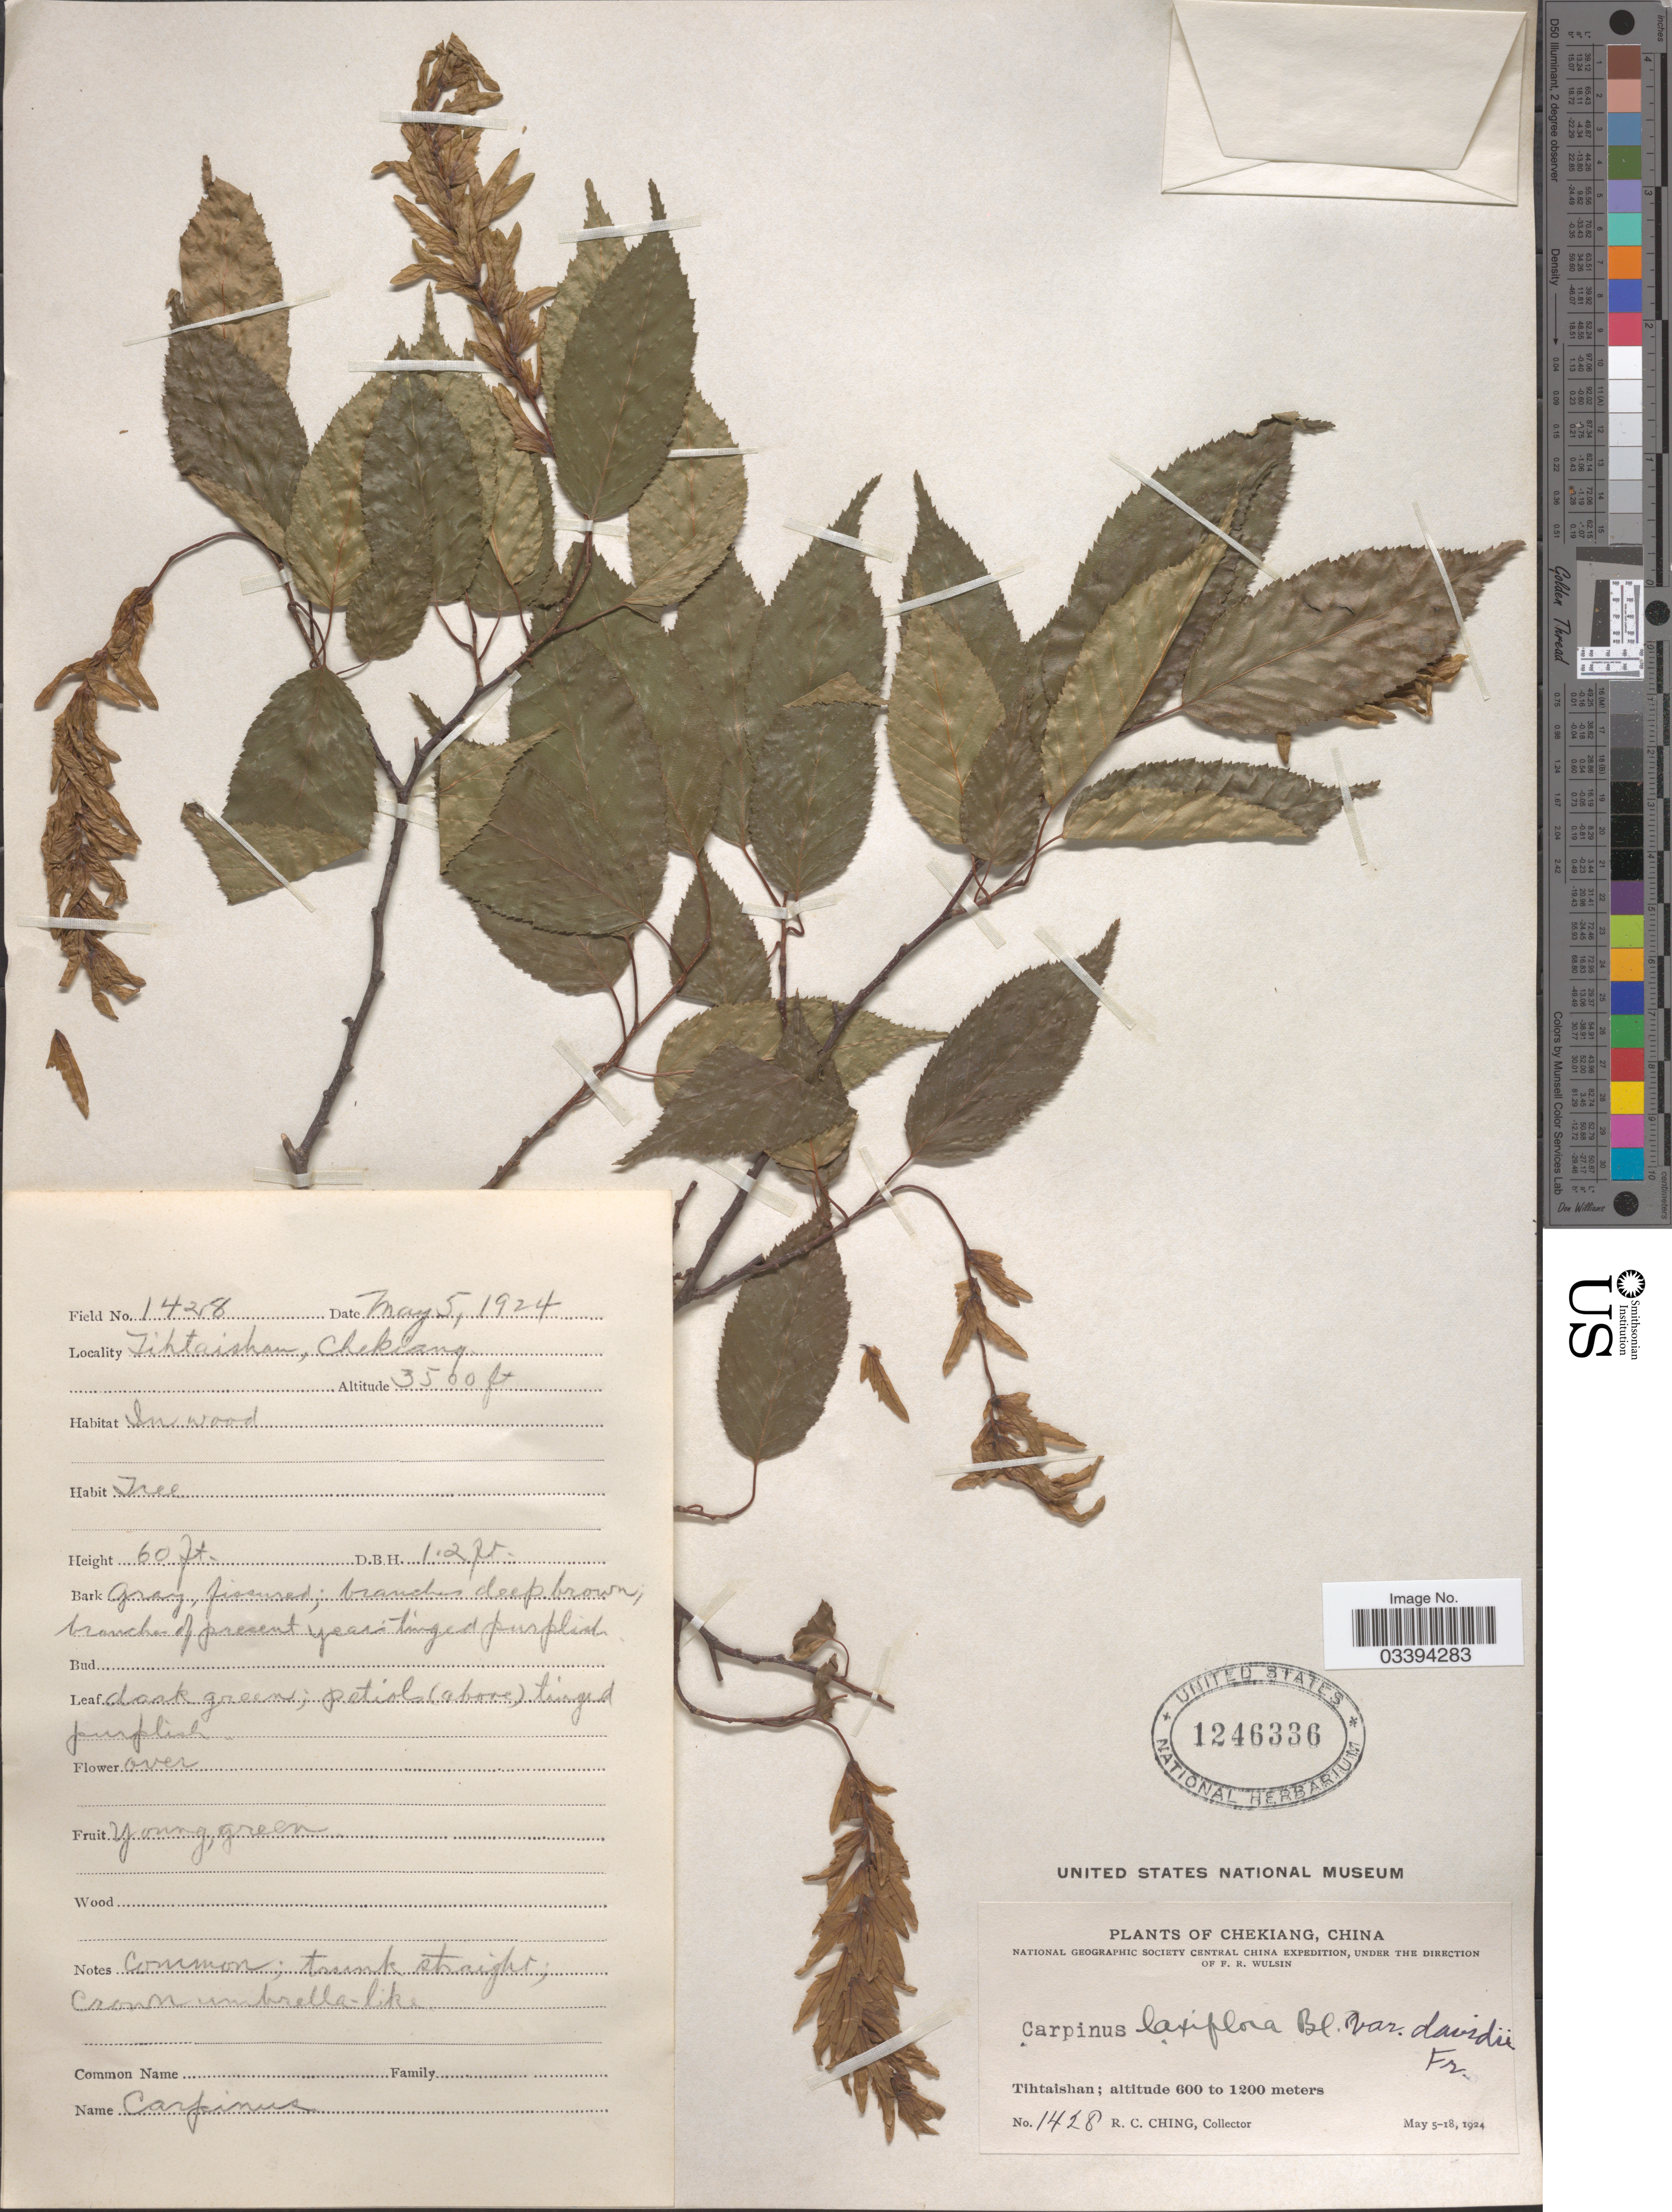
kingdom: Plantae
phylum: Tracheophyta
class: Magnoliopsida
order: Fagales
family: Betulaceae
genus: Carpinus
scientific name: Carpinus laxiflora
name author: (Siebold & Zucc.) Blume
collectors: R. C. Ching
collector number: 1428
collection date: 1924-05-05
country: China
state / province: Zhejiang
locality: Chekiang. Tihtaishan.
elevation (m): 1067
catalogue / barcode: US 1246336